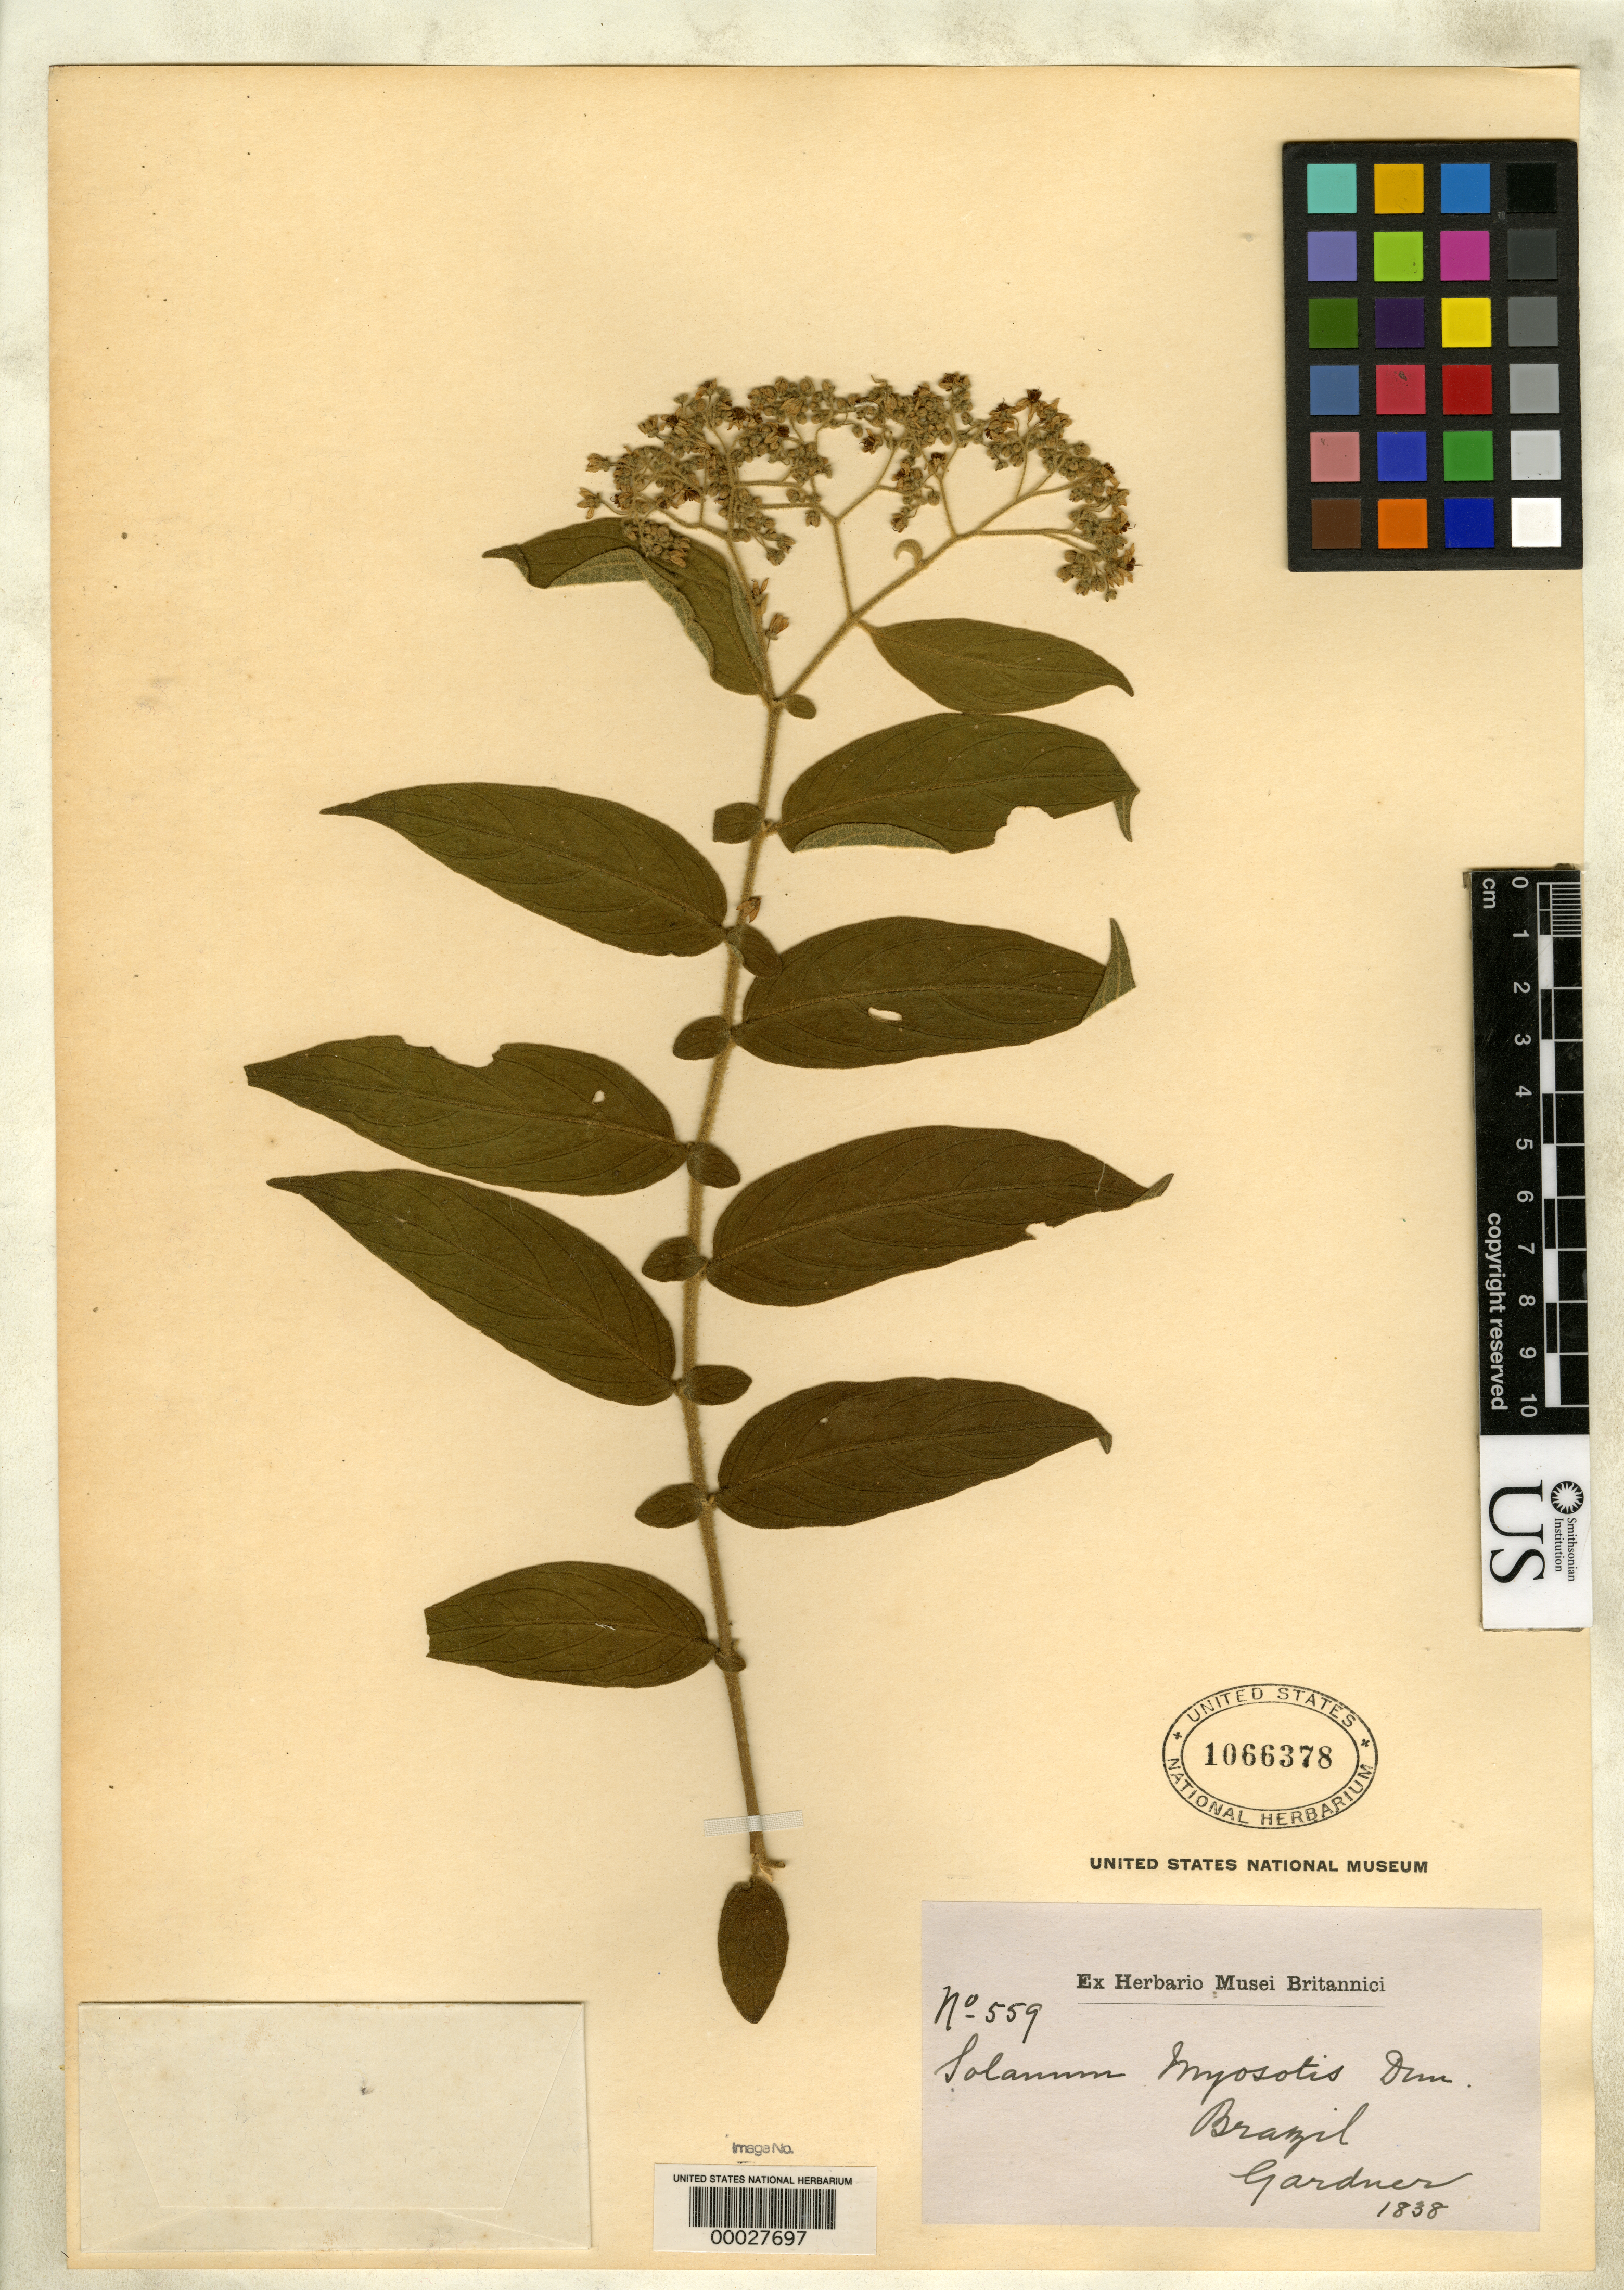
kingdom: Plantae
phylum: Tracheophyta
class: Magnoliopsida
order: Solanales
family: Solanaceae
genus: Solanum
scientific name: Solanum myosotis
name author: Dunal in DC.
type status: Isotype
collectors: G. Gardner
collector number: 559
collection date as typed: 1838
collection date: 1838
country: Brazil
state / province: Pernambuco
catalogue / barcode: US 1066378